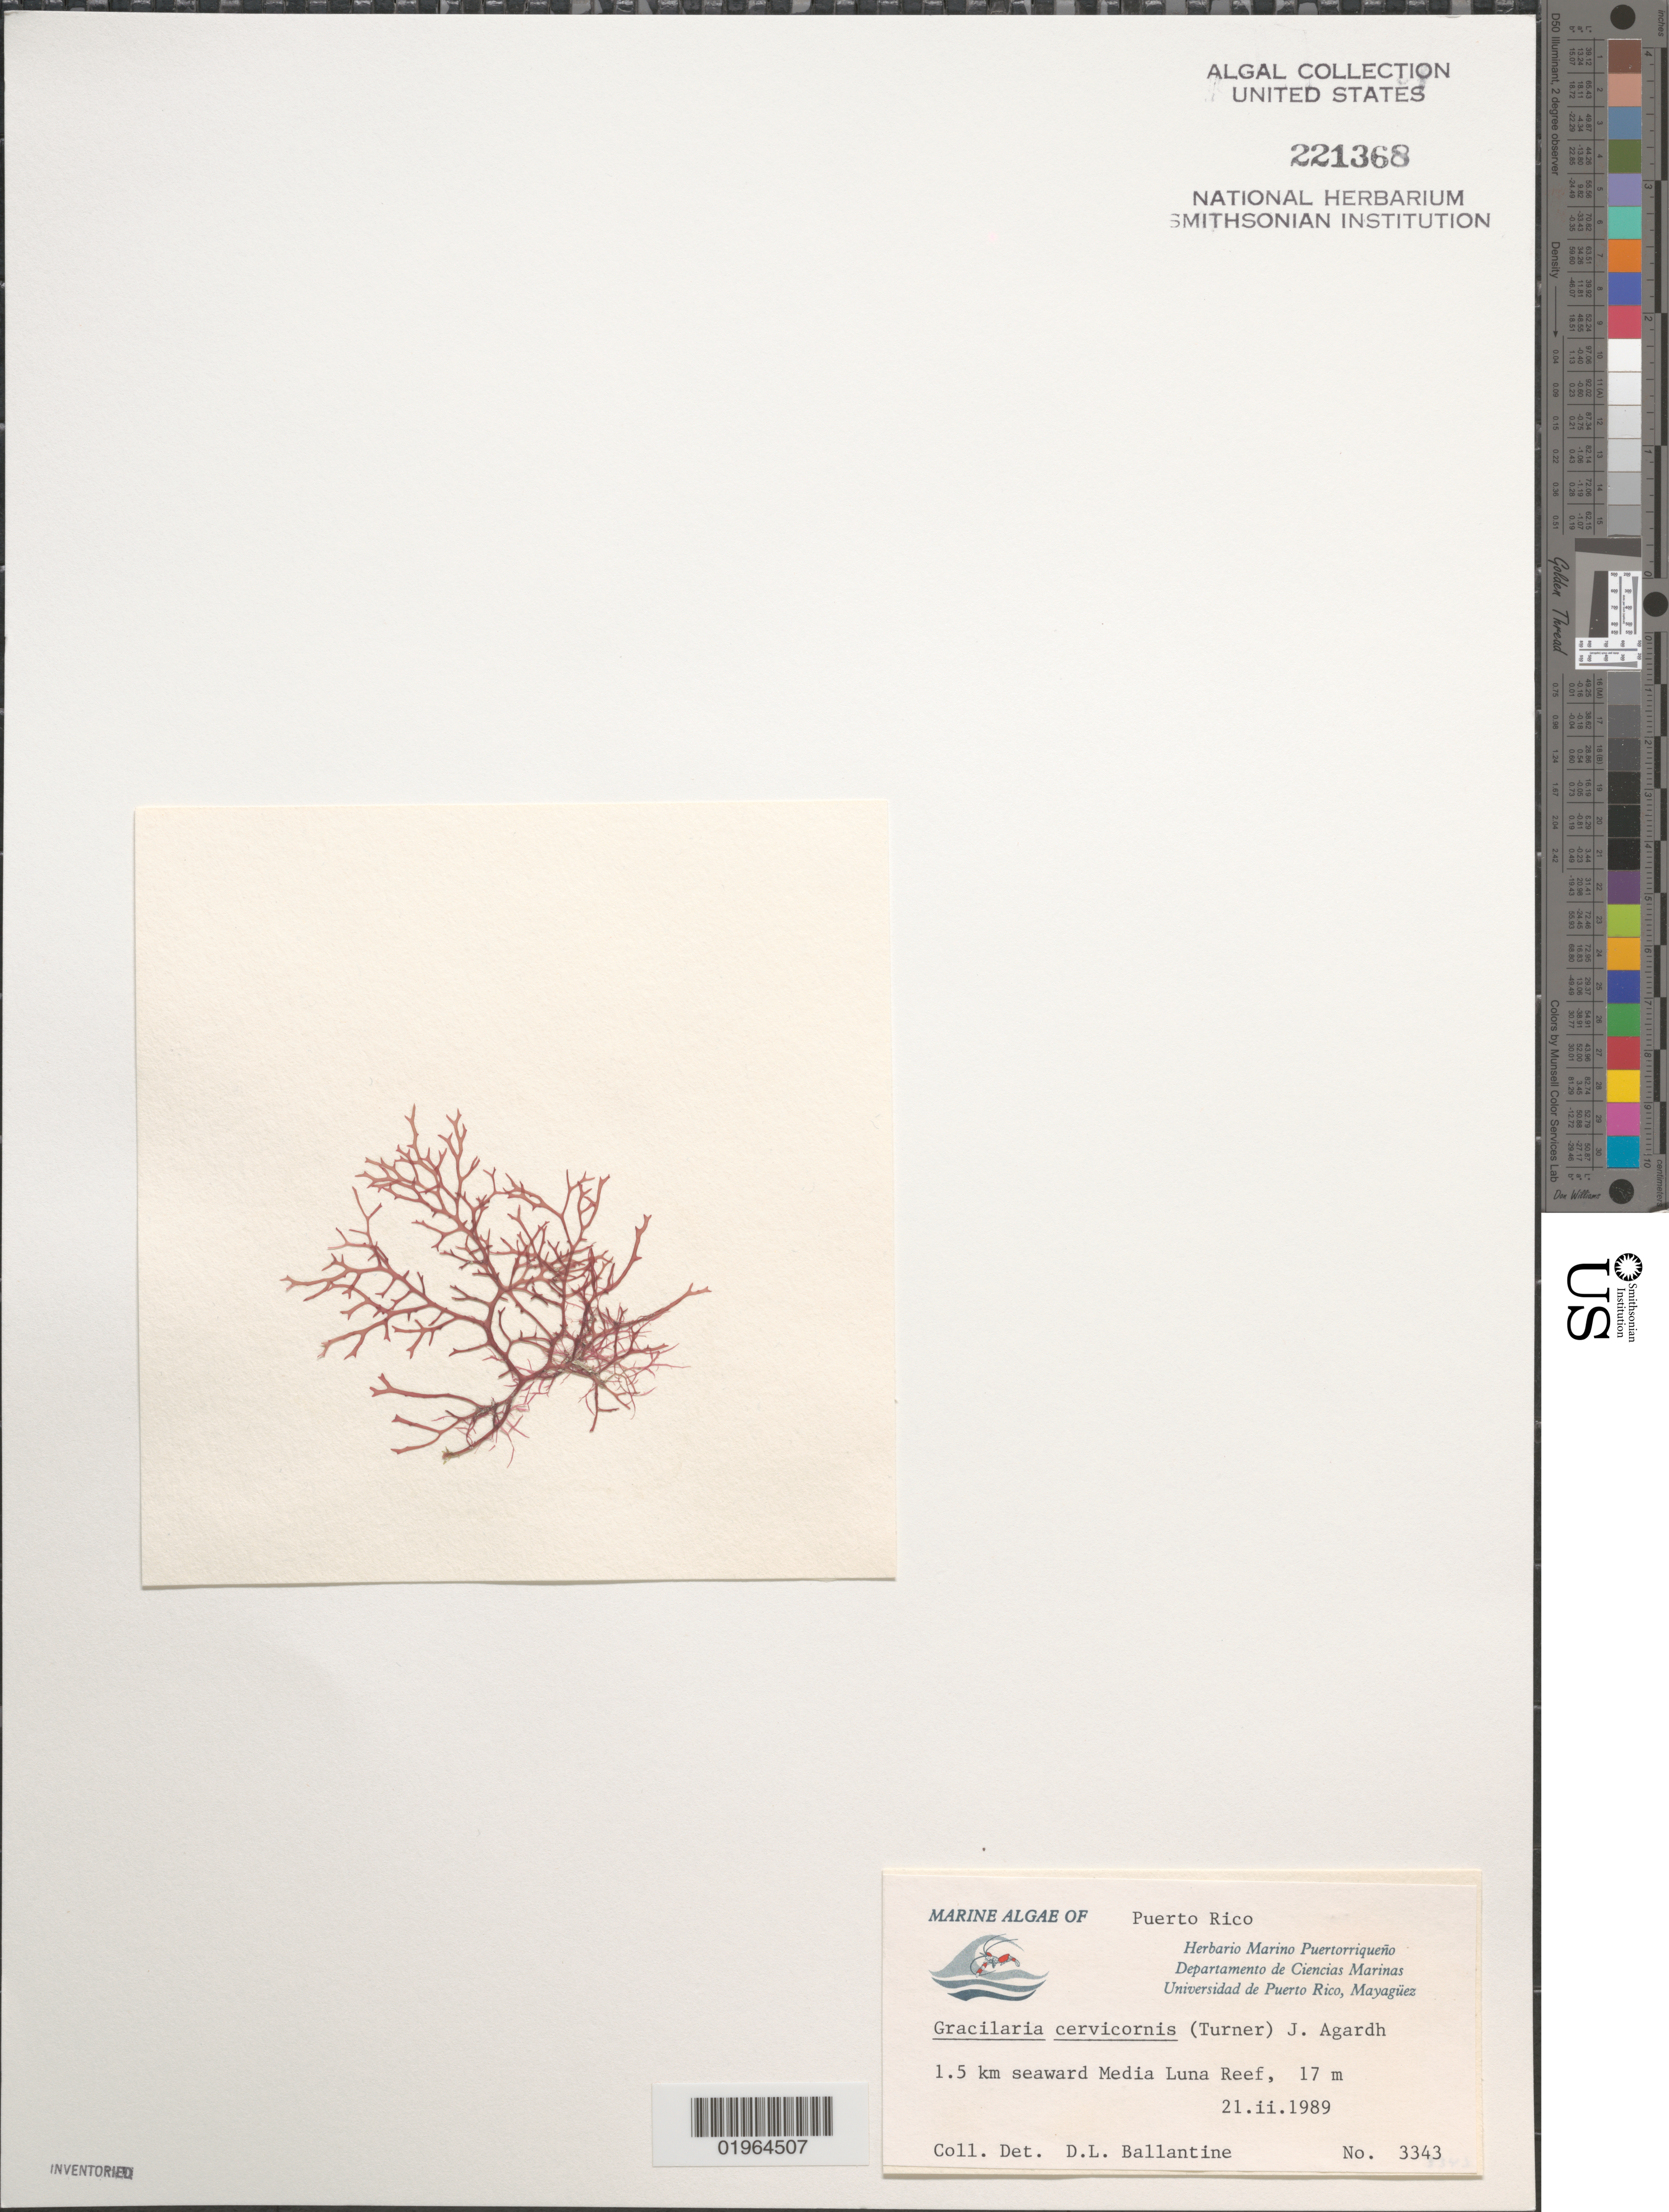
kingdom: Plantae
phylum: Rhodophyta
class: Florideophyceae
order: Gracilariales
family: Gracilariaceae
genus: Gracilaria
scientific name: Gracilaria cervicornis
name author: (Turner) J. Agardh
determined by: Ballantine, D. L.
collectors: D.L. Ballantine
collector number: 3343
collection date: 1989-02-21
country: Puerto Rico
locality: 1.5 km seaward Media Luna Reef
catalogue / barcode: US 221368